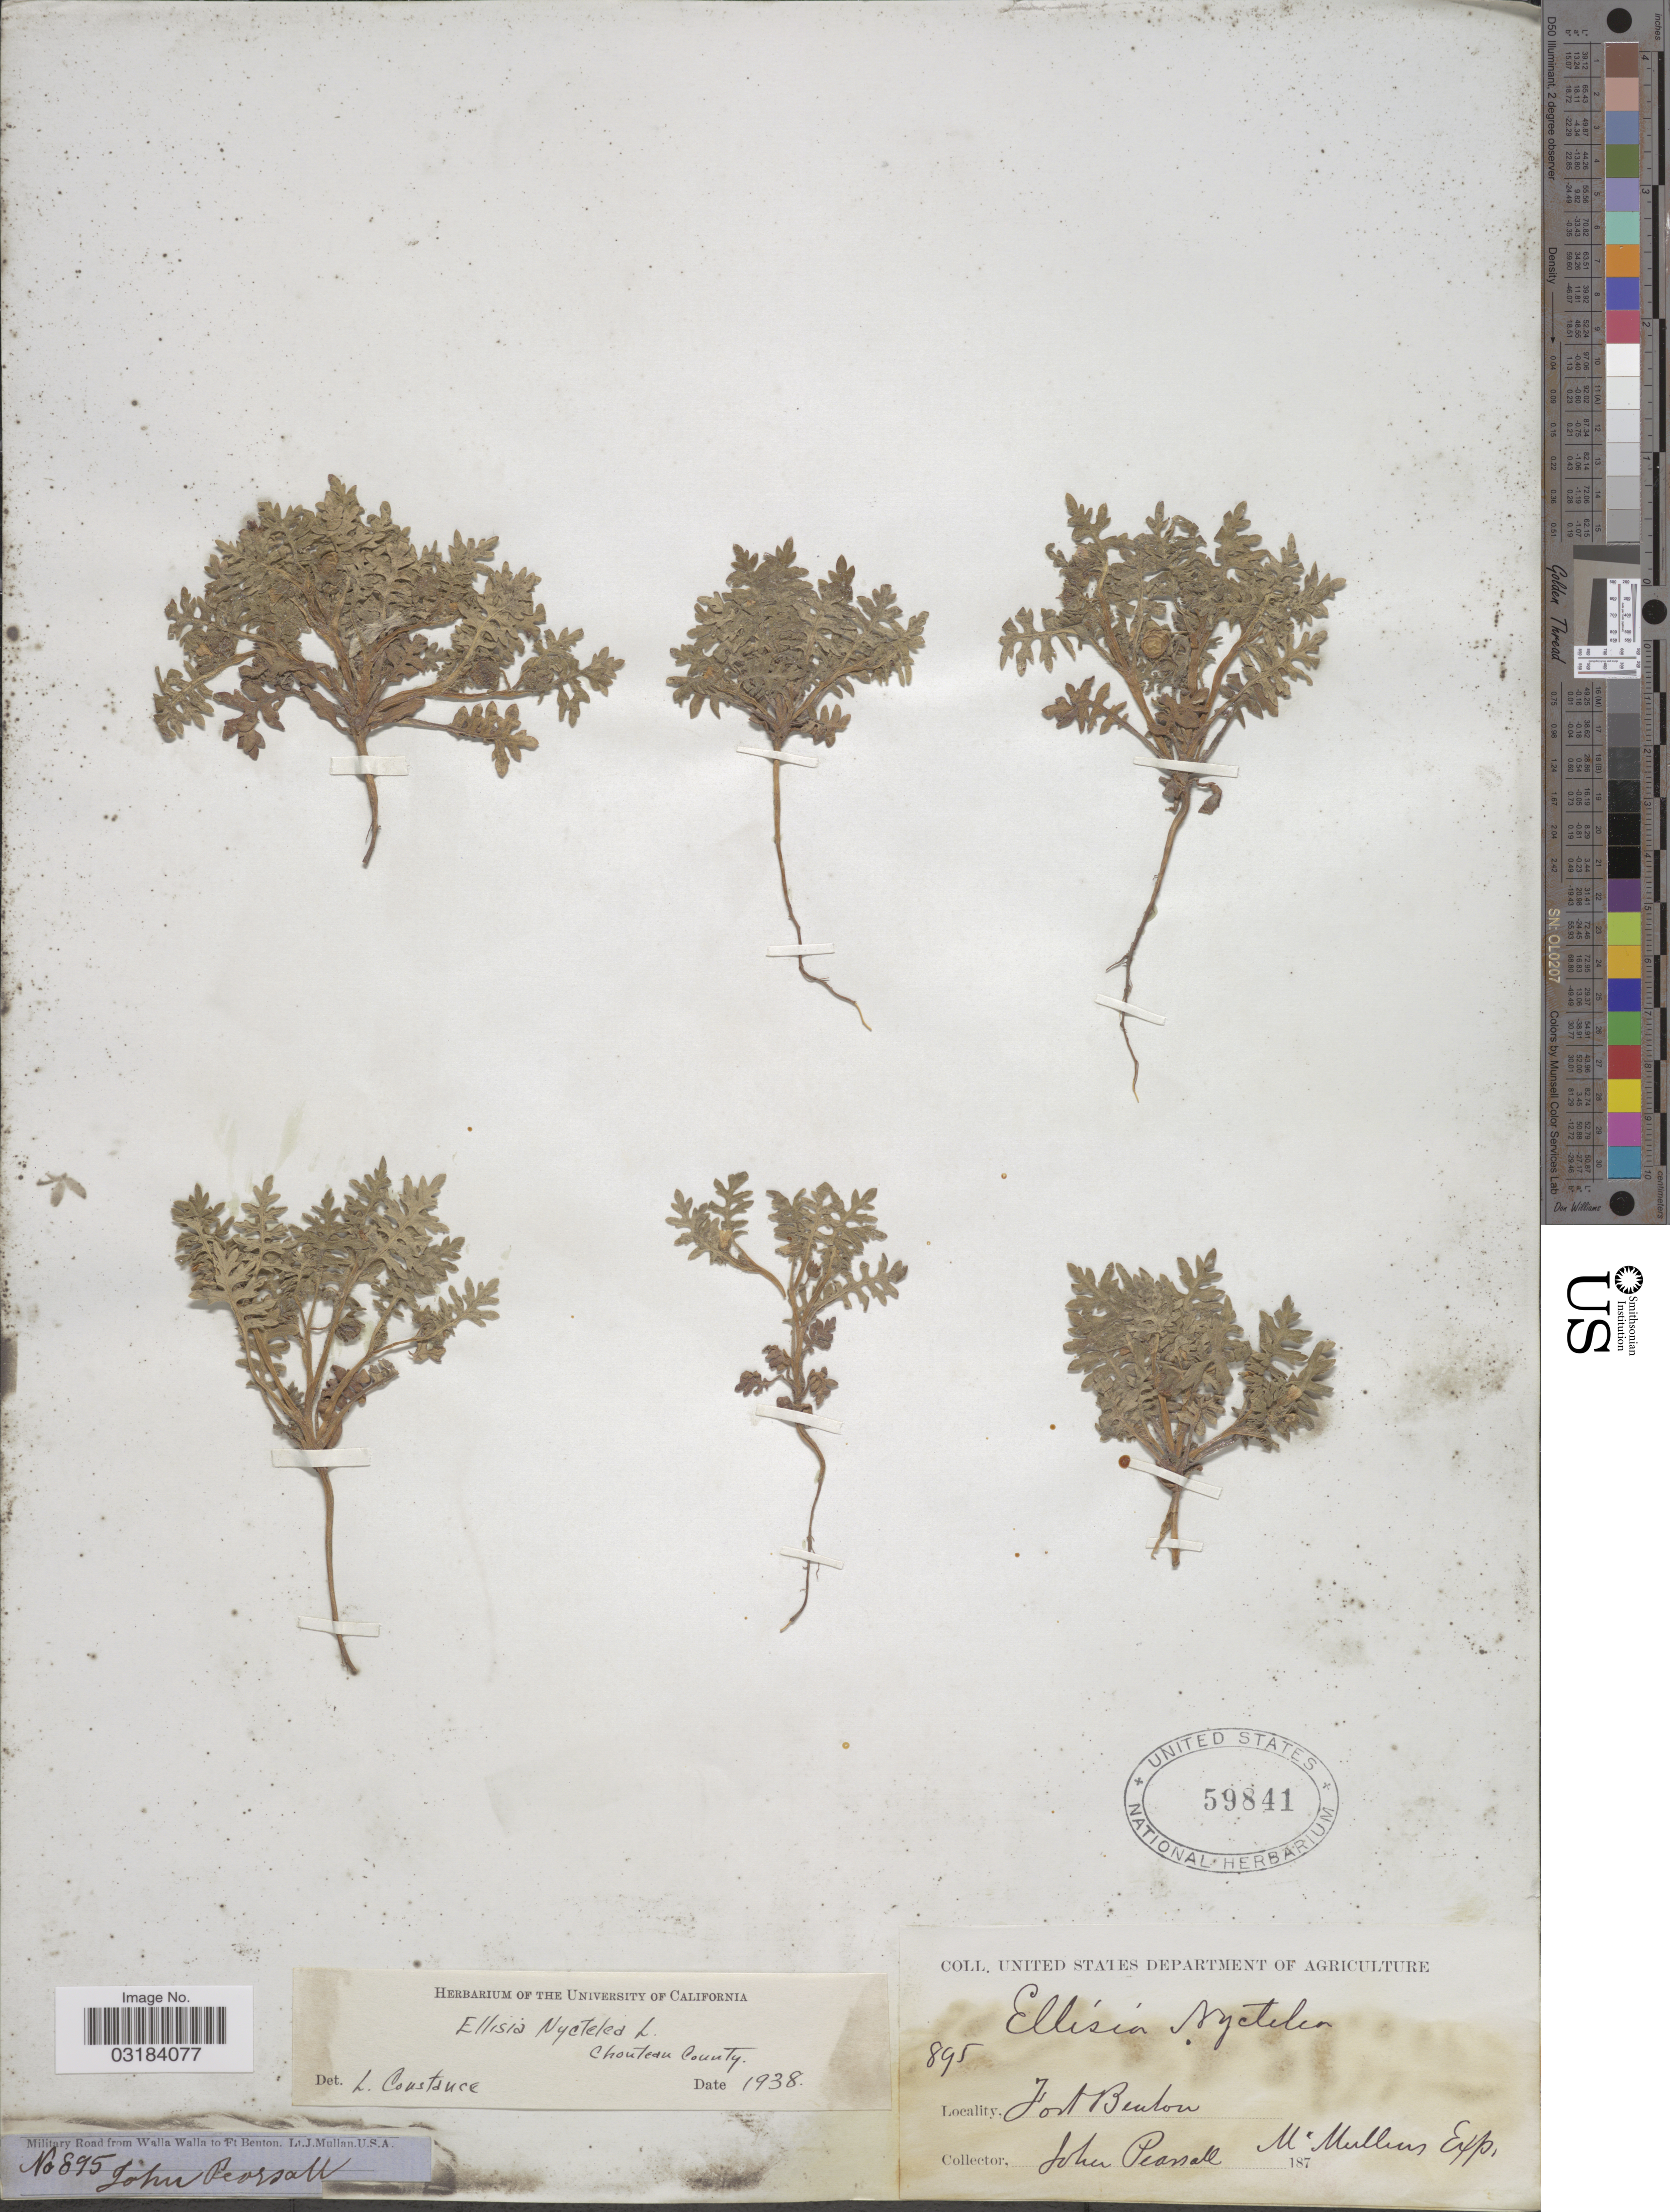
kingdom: Plantae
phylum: Tracheophyta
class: Magnoliopsida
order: Boraginales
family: Hydrophyllaceae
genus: Ellisia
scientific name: Ellisia nyctelea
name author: L.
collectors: J. Pearsall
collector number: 895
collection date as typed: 187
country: United States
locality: Military Road from Walla Walla to Fort Benton.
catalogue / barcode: US 59841